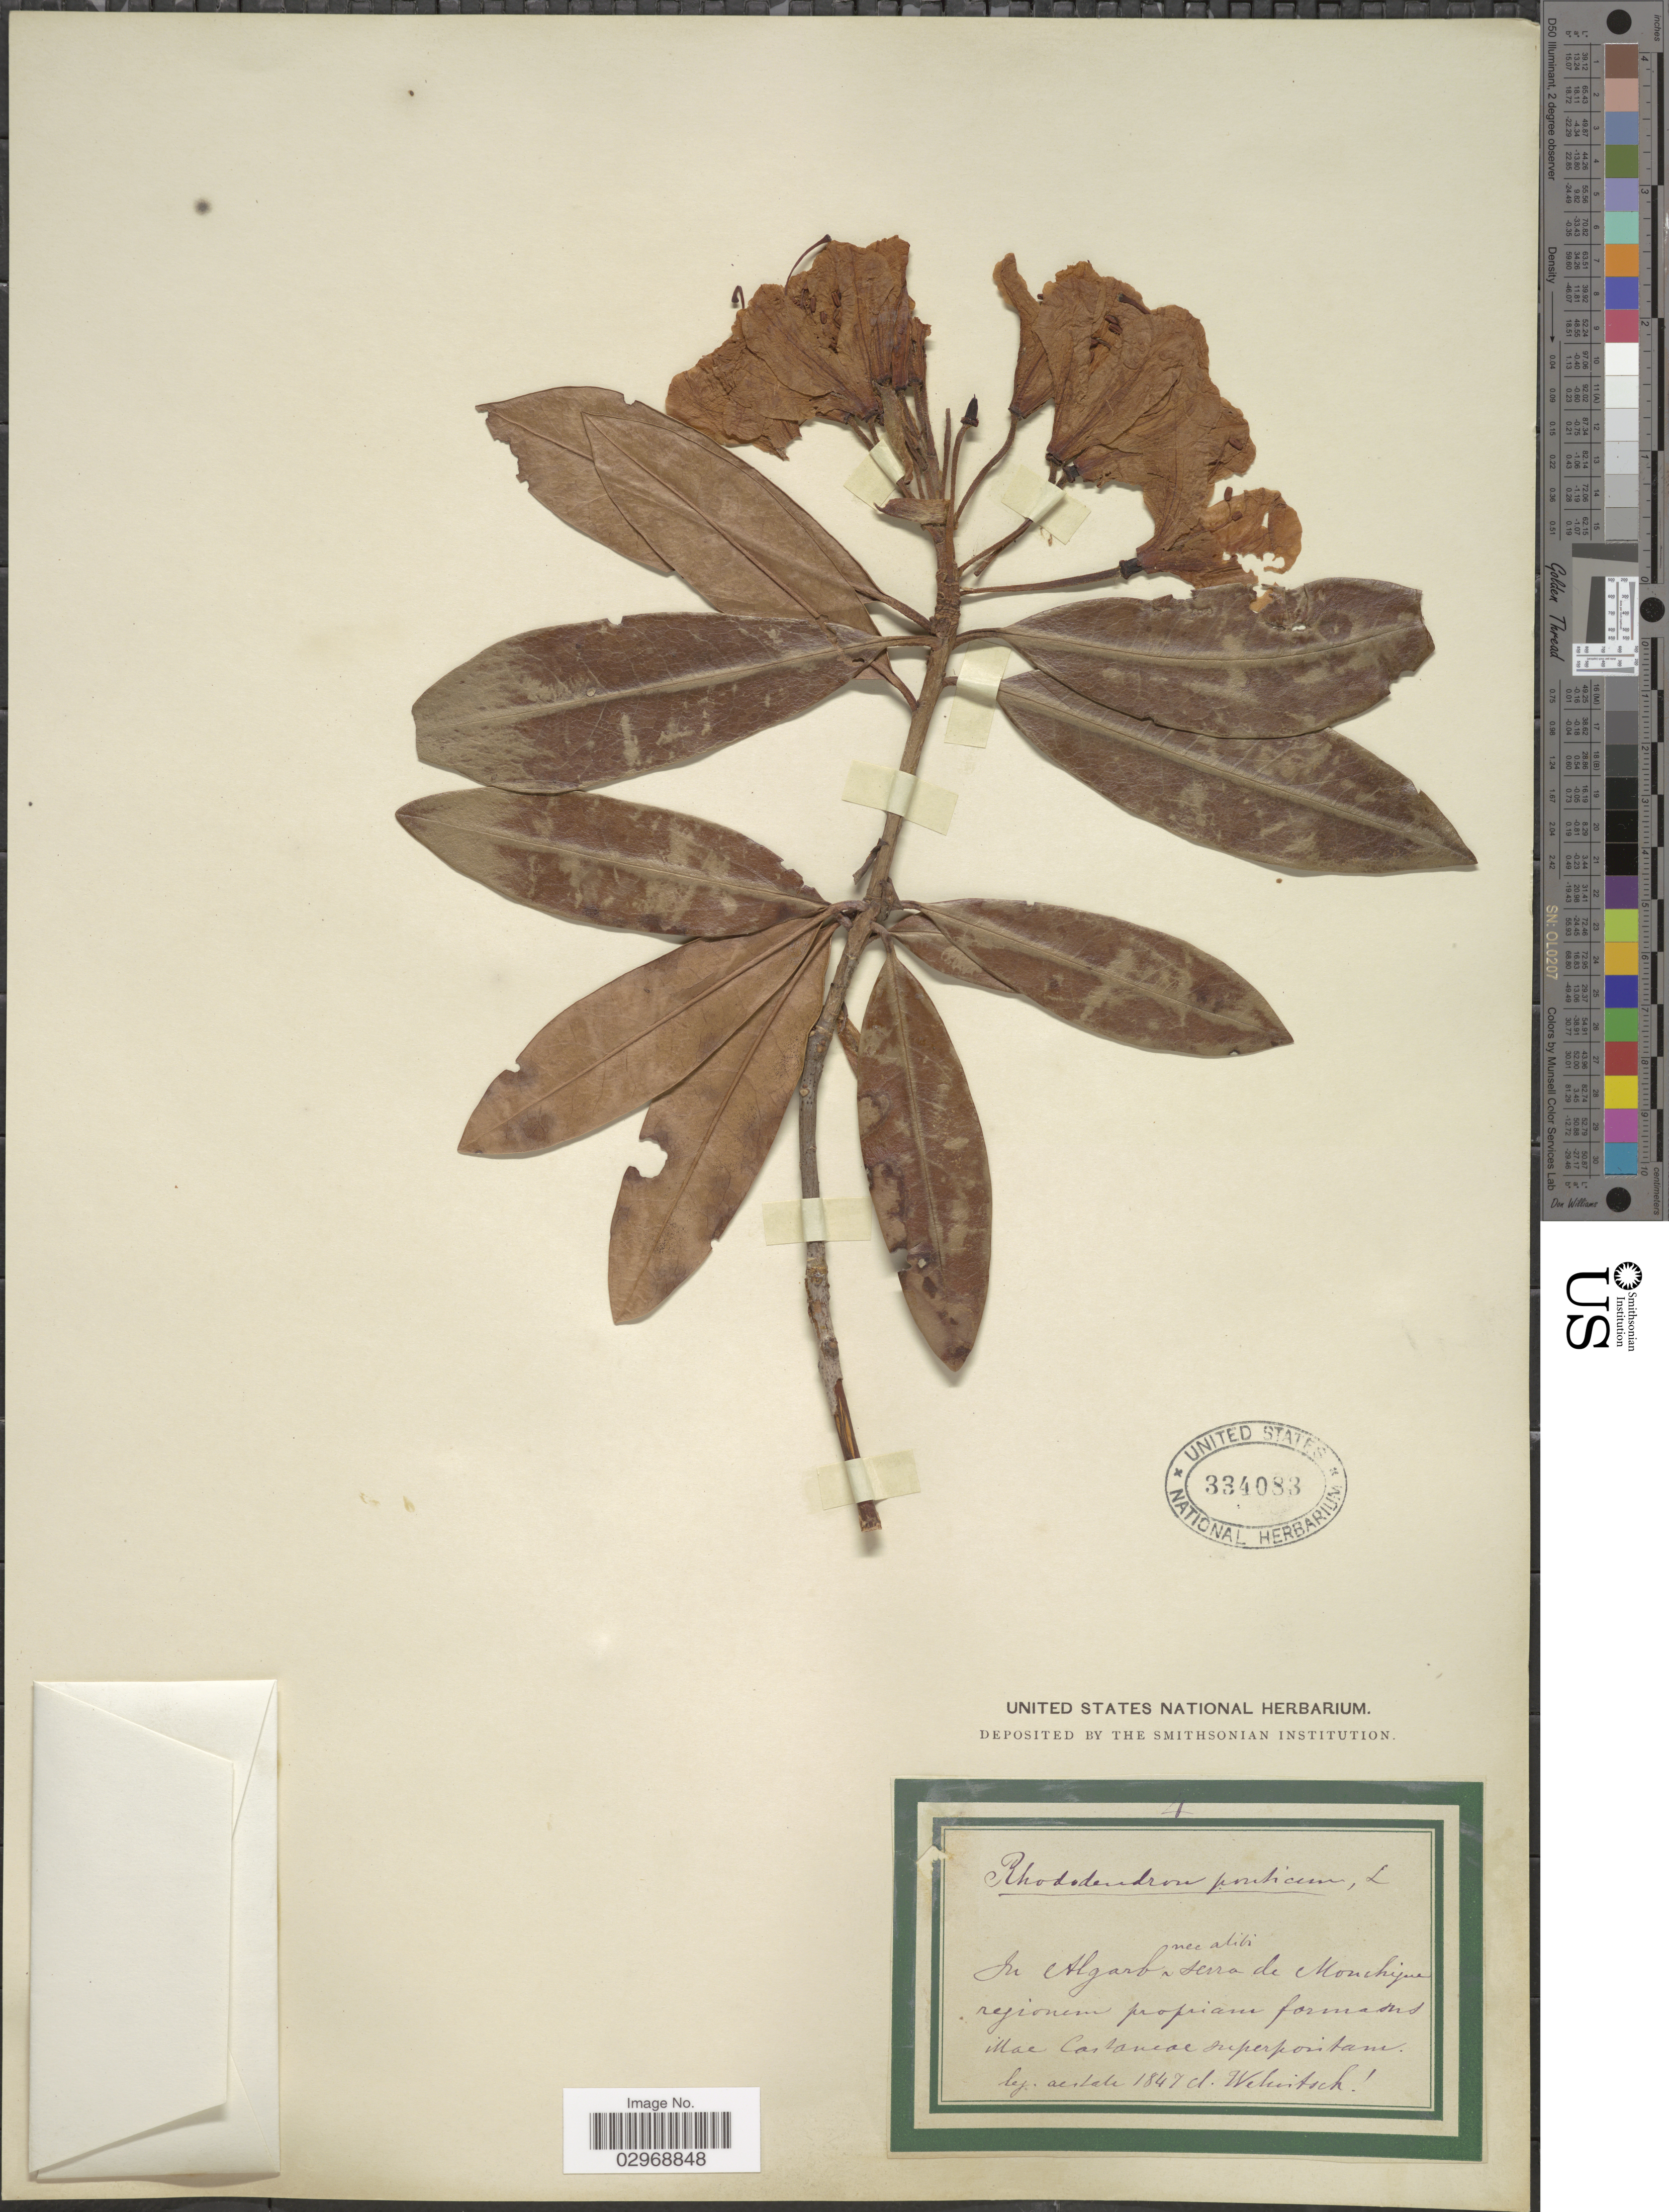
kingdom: Plantae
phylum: Tracheophyta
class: Magnoliopsida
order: Ericales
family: Ericaceae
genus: Rhododendron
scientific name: Rhododendron ponticum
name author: L.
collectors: -. Welwitsch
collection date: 1847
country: Portugal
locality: In Algarb ~Serra de Monchique regionem propriam formasa mae Casaneae superpoitam. [interpreted]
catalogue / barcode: US 334083